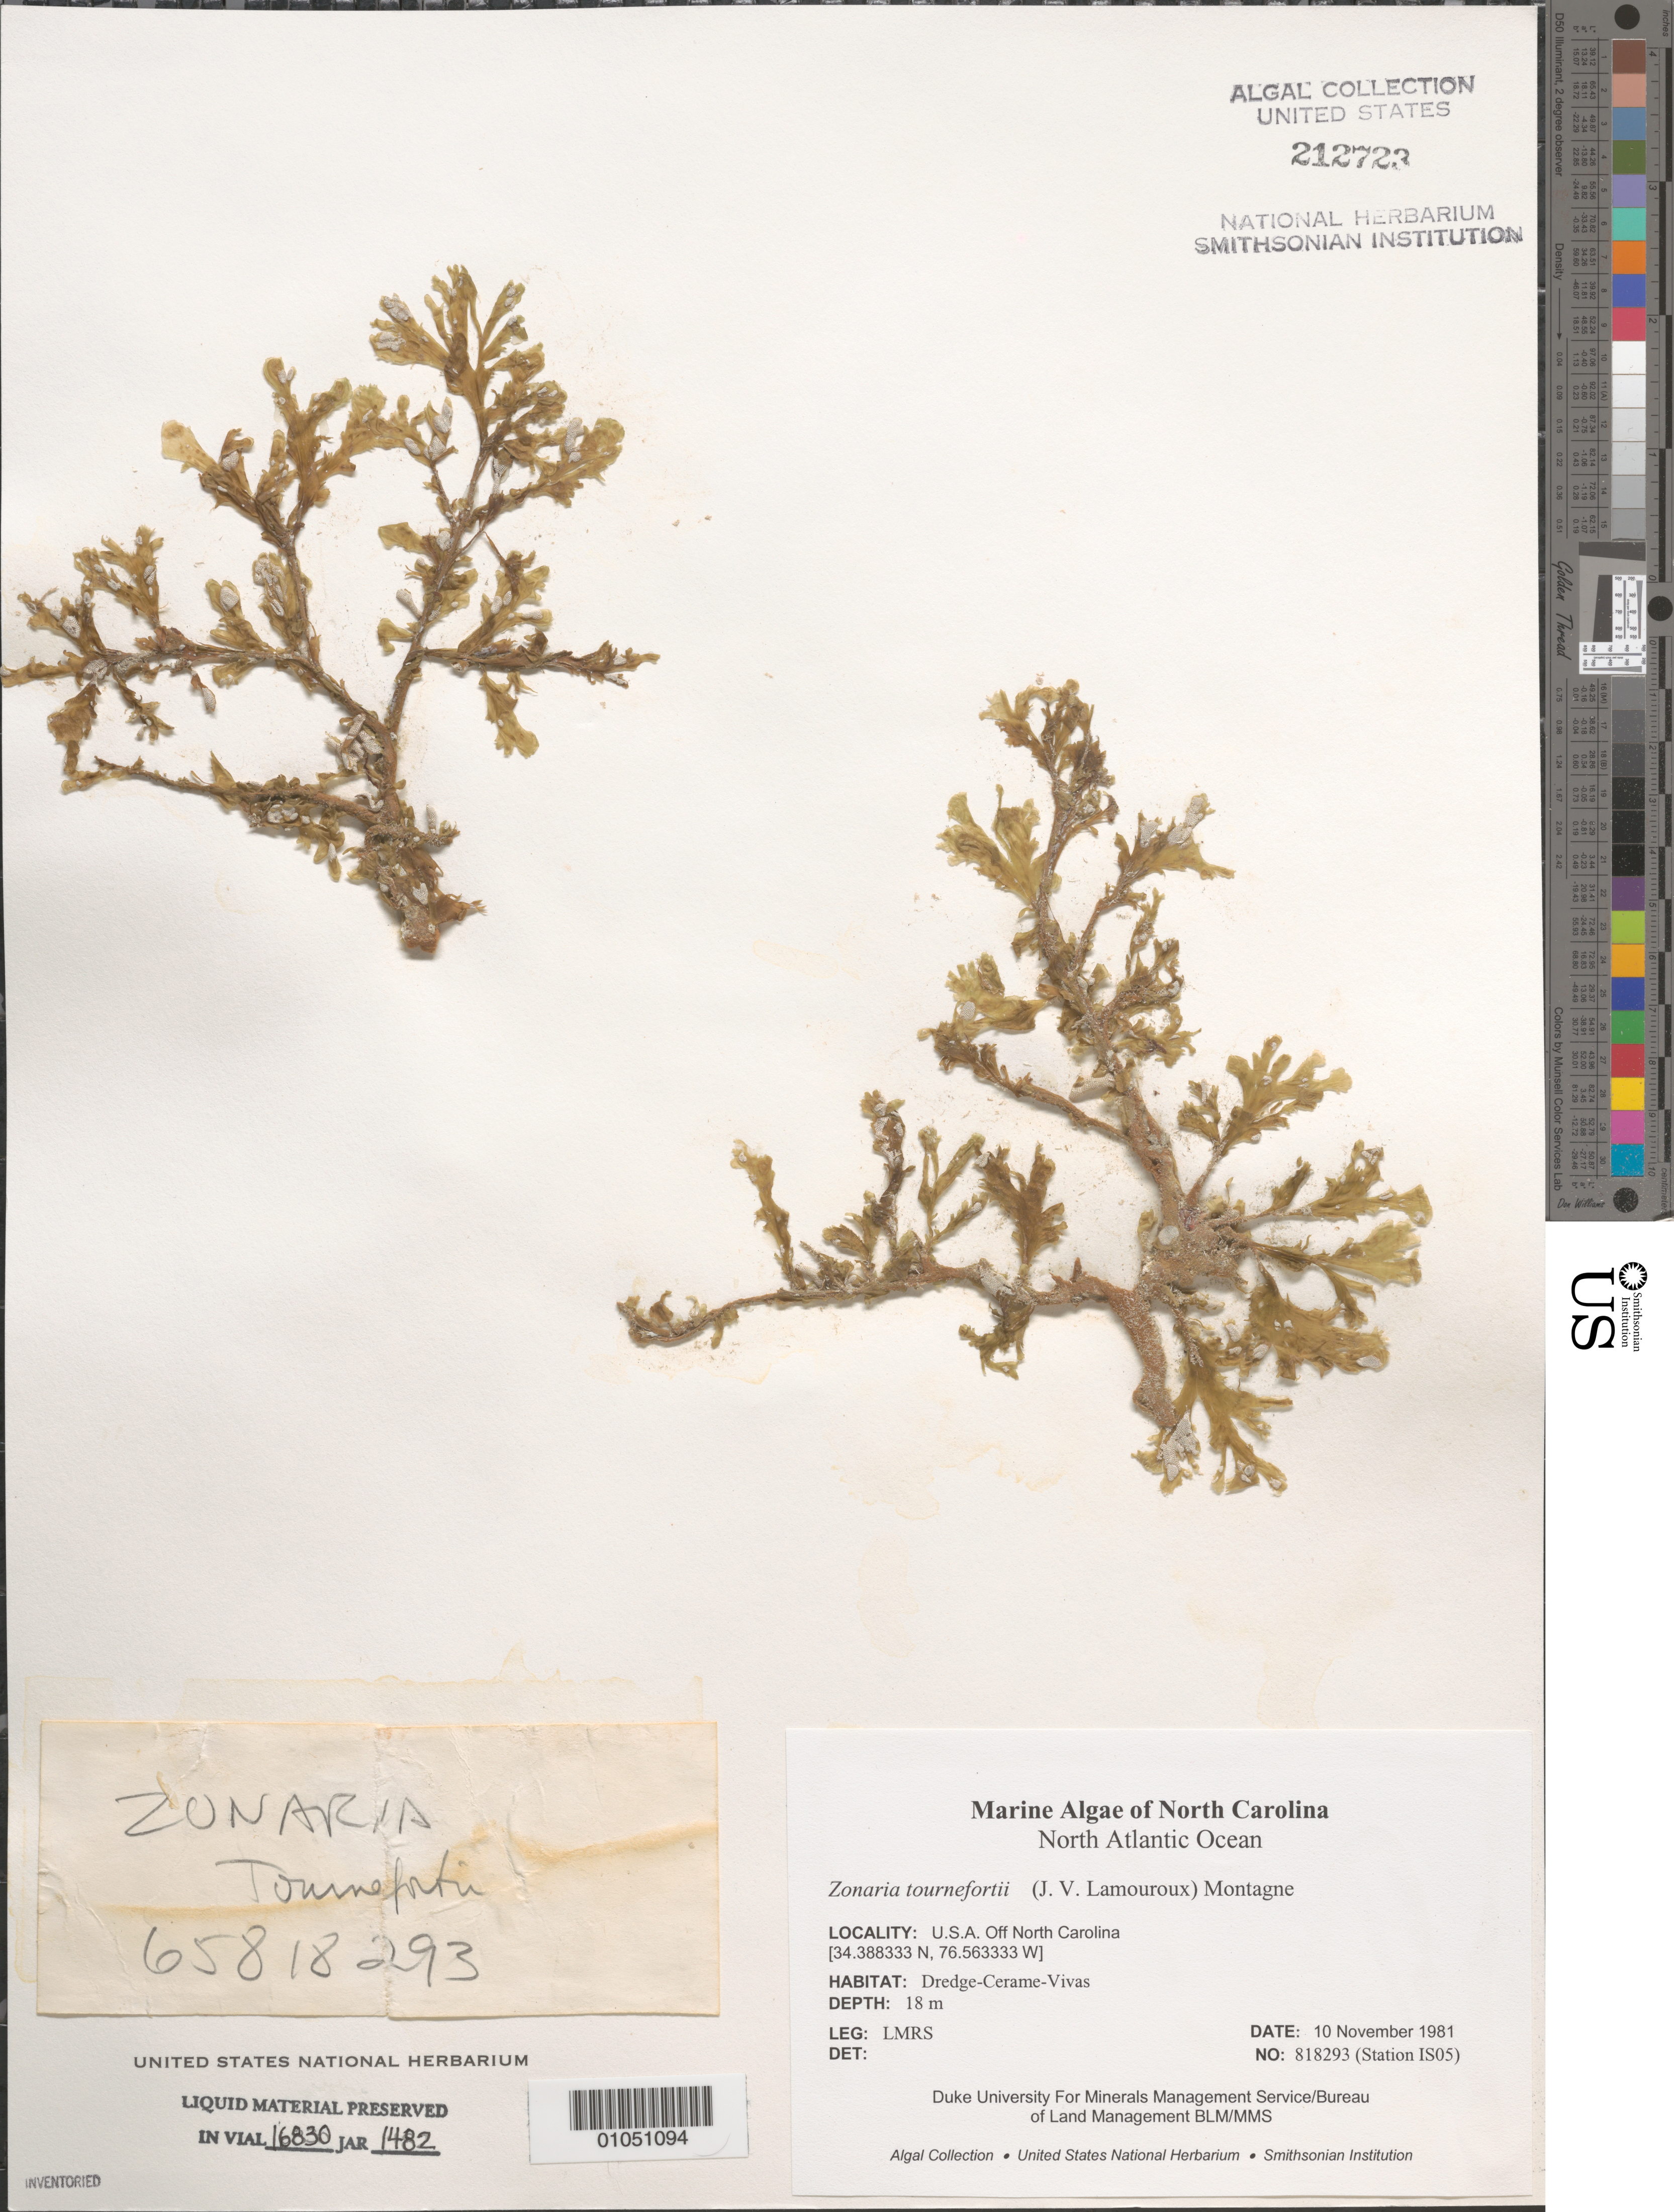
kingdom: Chromista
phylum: Ochrophyta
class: Phaeophyceae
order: Dictyotales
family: Dictyotaceae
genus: Zonaria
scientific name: Zonaria tournefortii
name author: (J.V.Lamouroux) Mont.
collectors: LMRS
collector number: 818293 (Station IS05)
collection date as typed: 10 Nov 1981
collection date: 1981-11-10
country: United States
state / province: North Carolina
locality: North Atlantic Ocean off North Carolina coast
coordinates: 34.388333 N, 76.563333 W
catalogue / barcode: US 212723